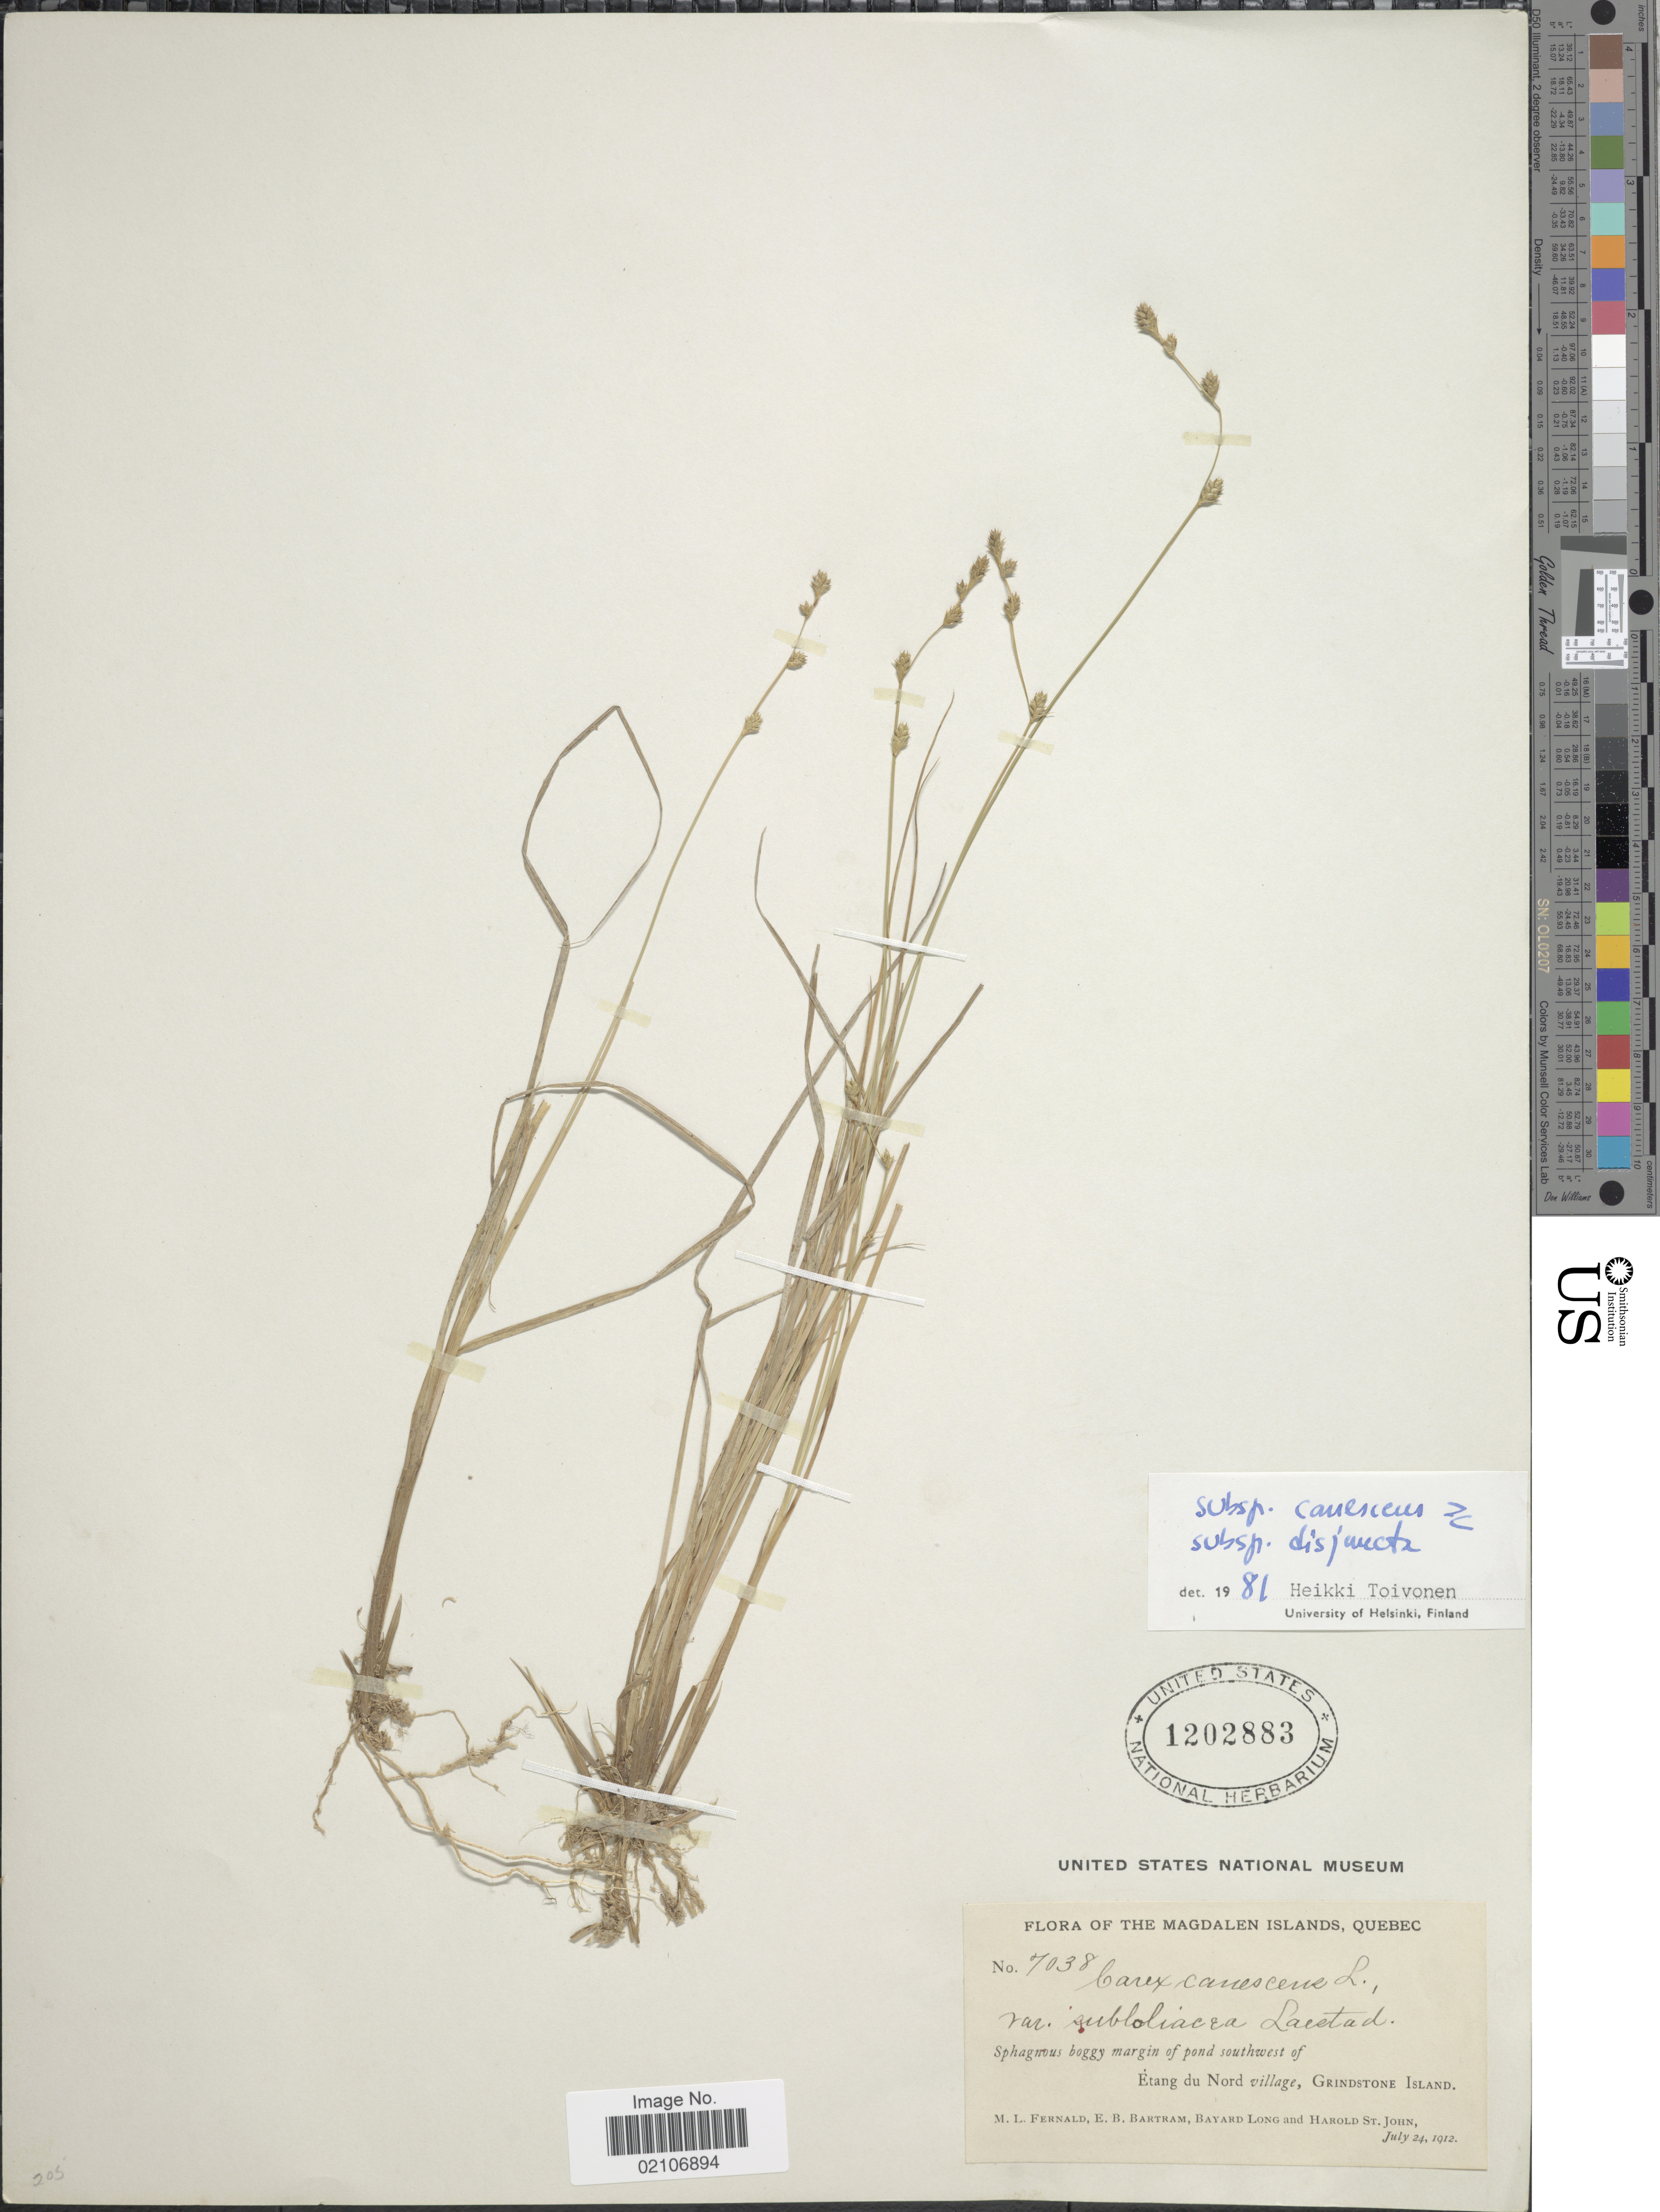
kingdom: Plantae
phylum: Tracheophyta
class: Liliopsida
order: Poales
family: Cyperaceae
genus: Carex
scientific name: Carex canescens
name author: L.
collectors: M. L. Fernald, E. B. Bartram, B. Long & H. St. John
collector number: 7038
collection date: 1912-07-24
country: Canada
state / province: Quebec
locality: Magdalen Islands, Quebec. Sphanous boggy margin of pond southwest of Etang du Nord village, Grindstone Island.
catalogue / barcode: US 1202883